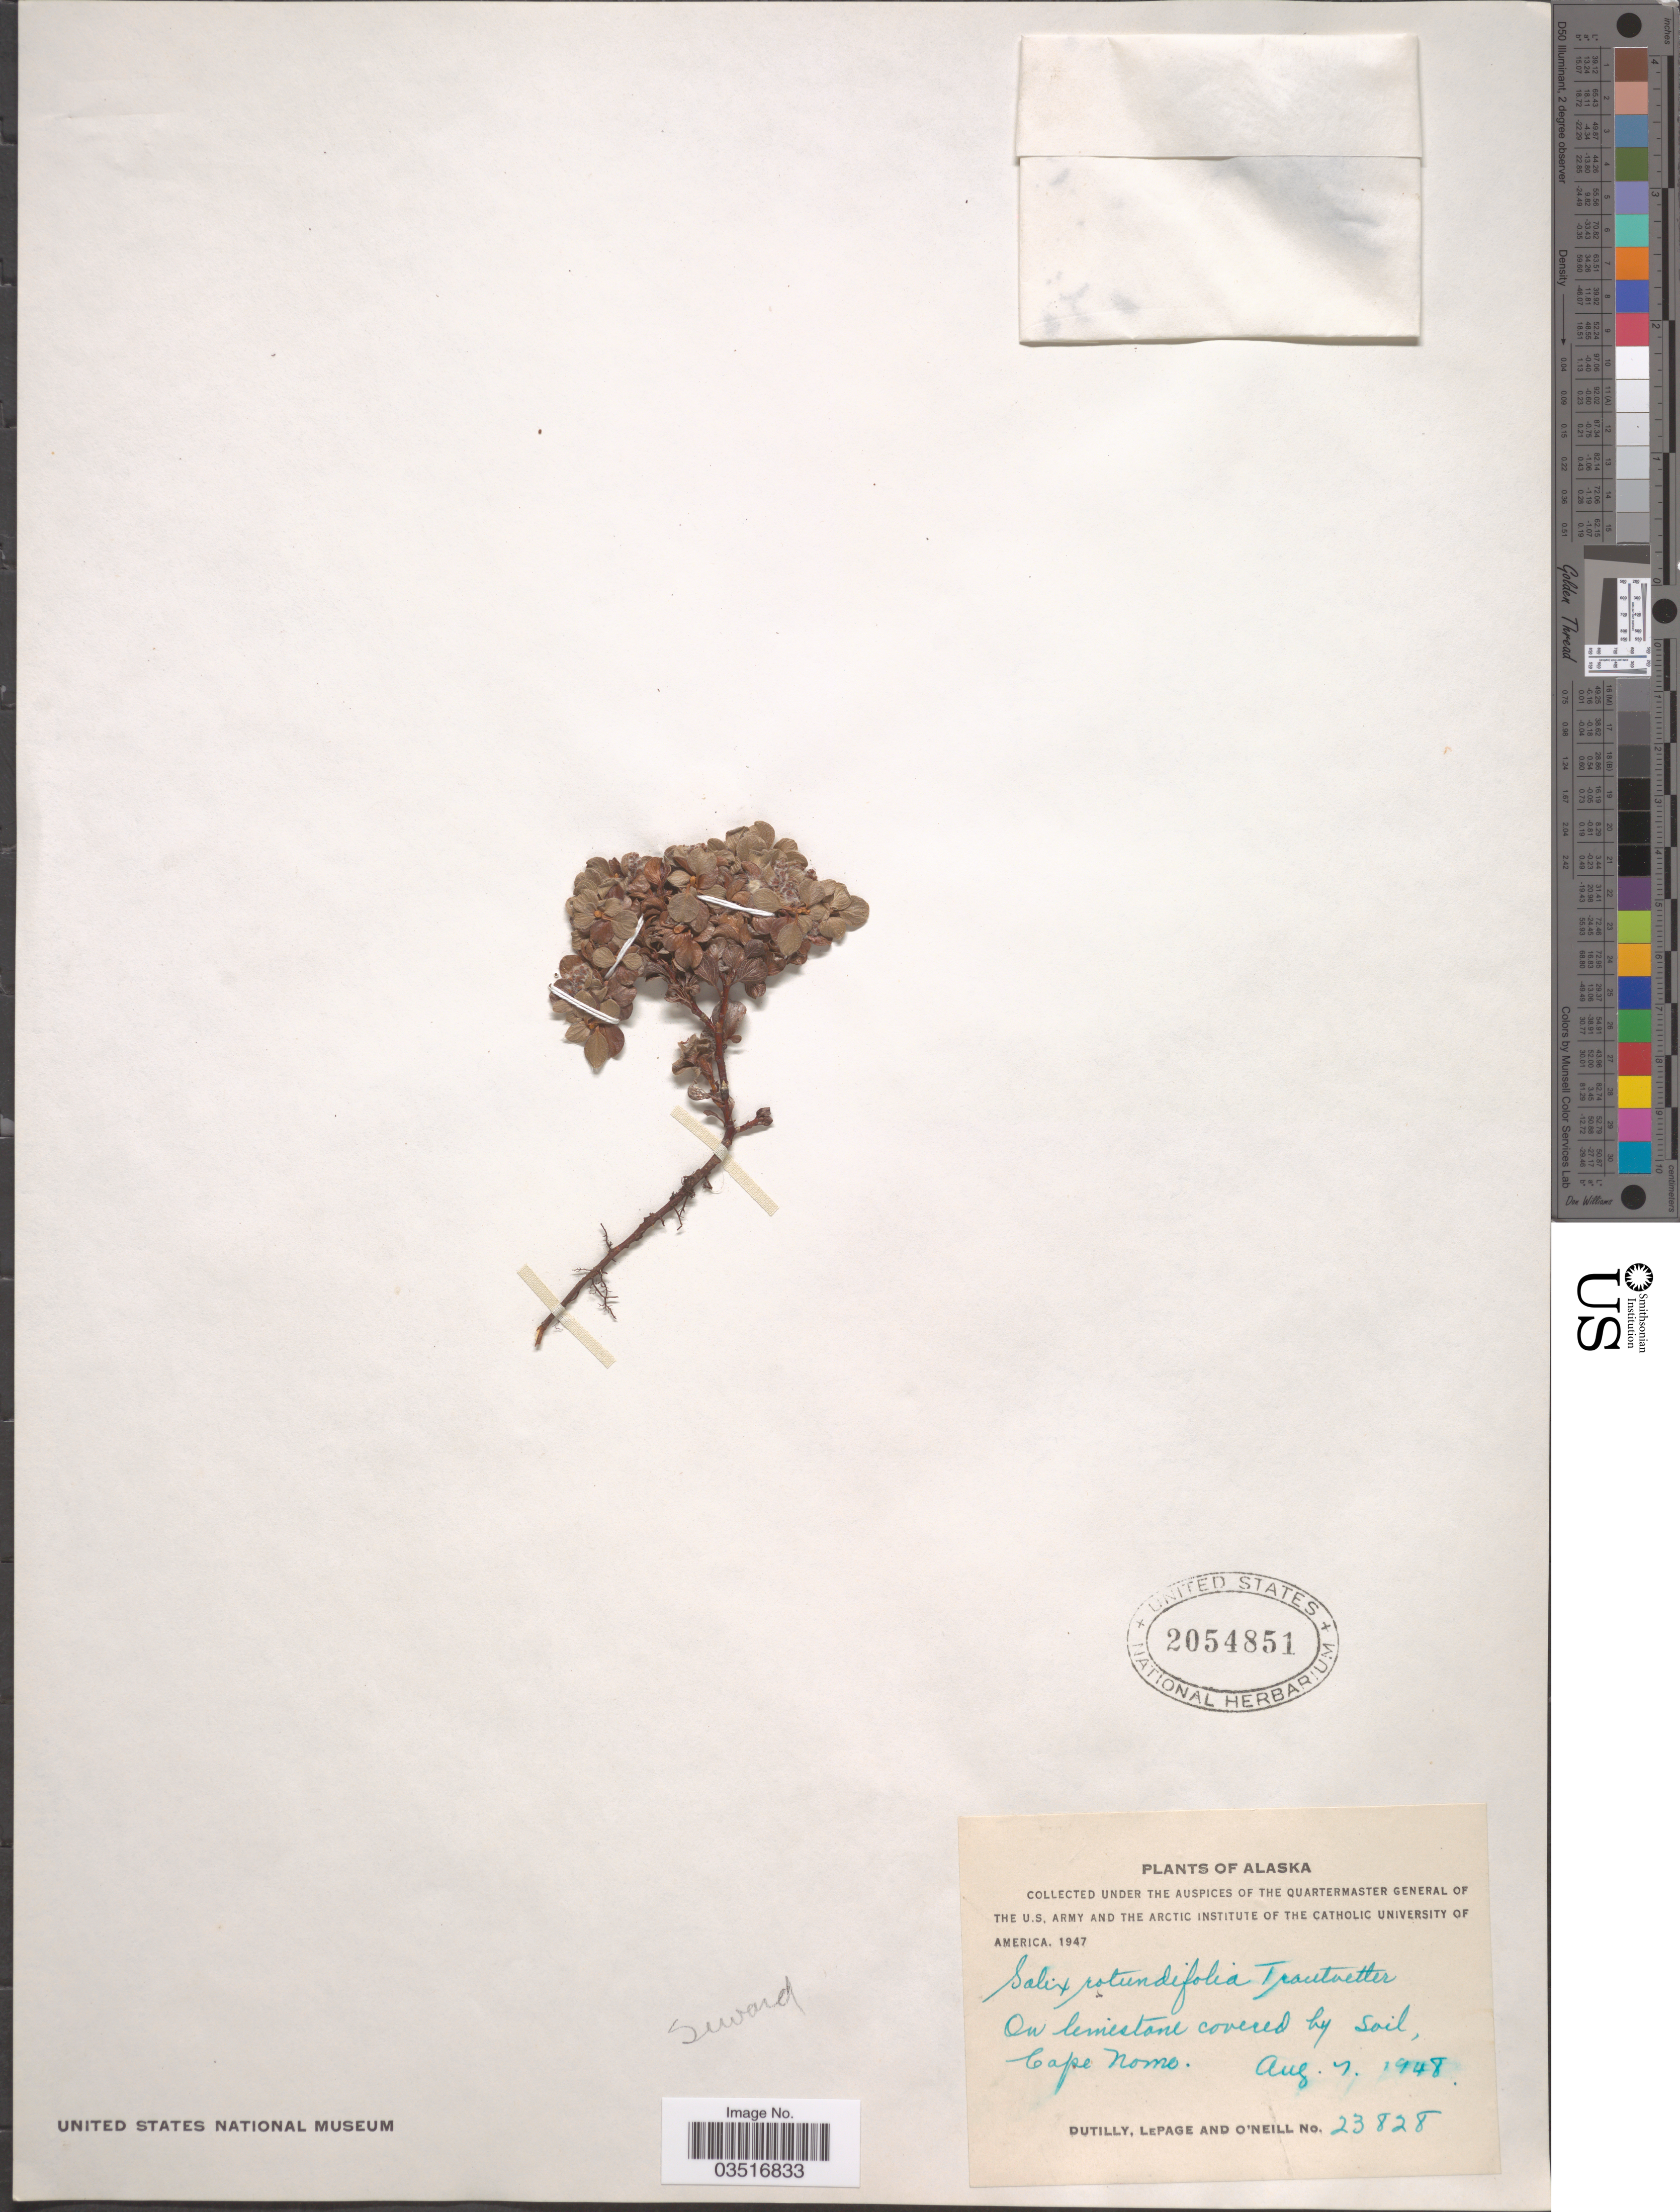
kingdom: Plantae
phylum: Tracheophyta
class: Magnoliopsida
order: Malpighiales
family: Salicaceae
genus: Salix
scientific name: Salix rotundifolia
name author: Trautv.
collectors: -. Dutilly, -. LePage & -. O'Neill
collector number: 23828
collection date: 1948-08-07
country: United States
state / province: Alaska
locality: Cape Nome. Seward.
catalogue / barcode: US 2054851